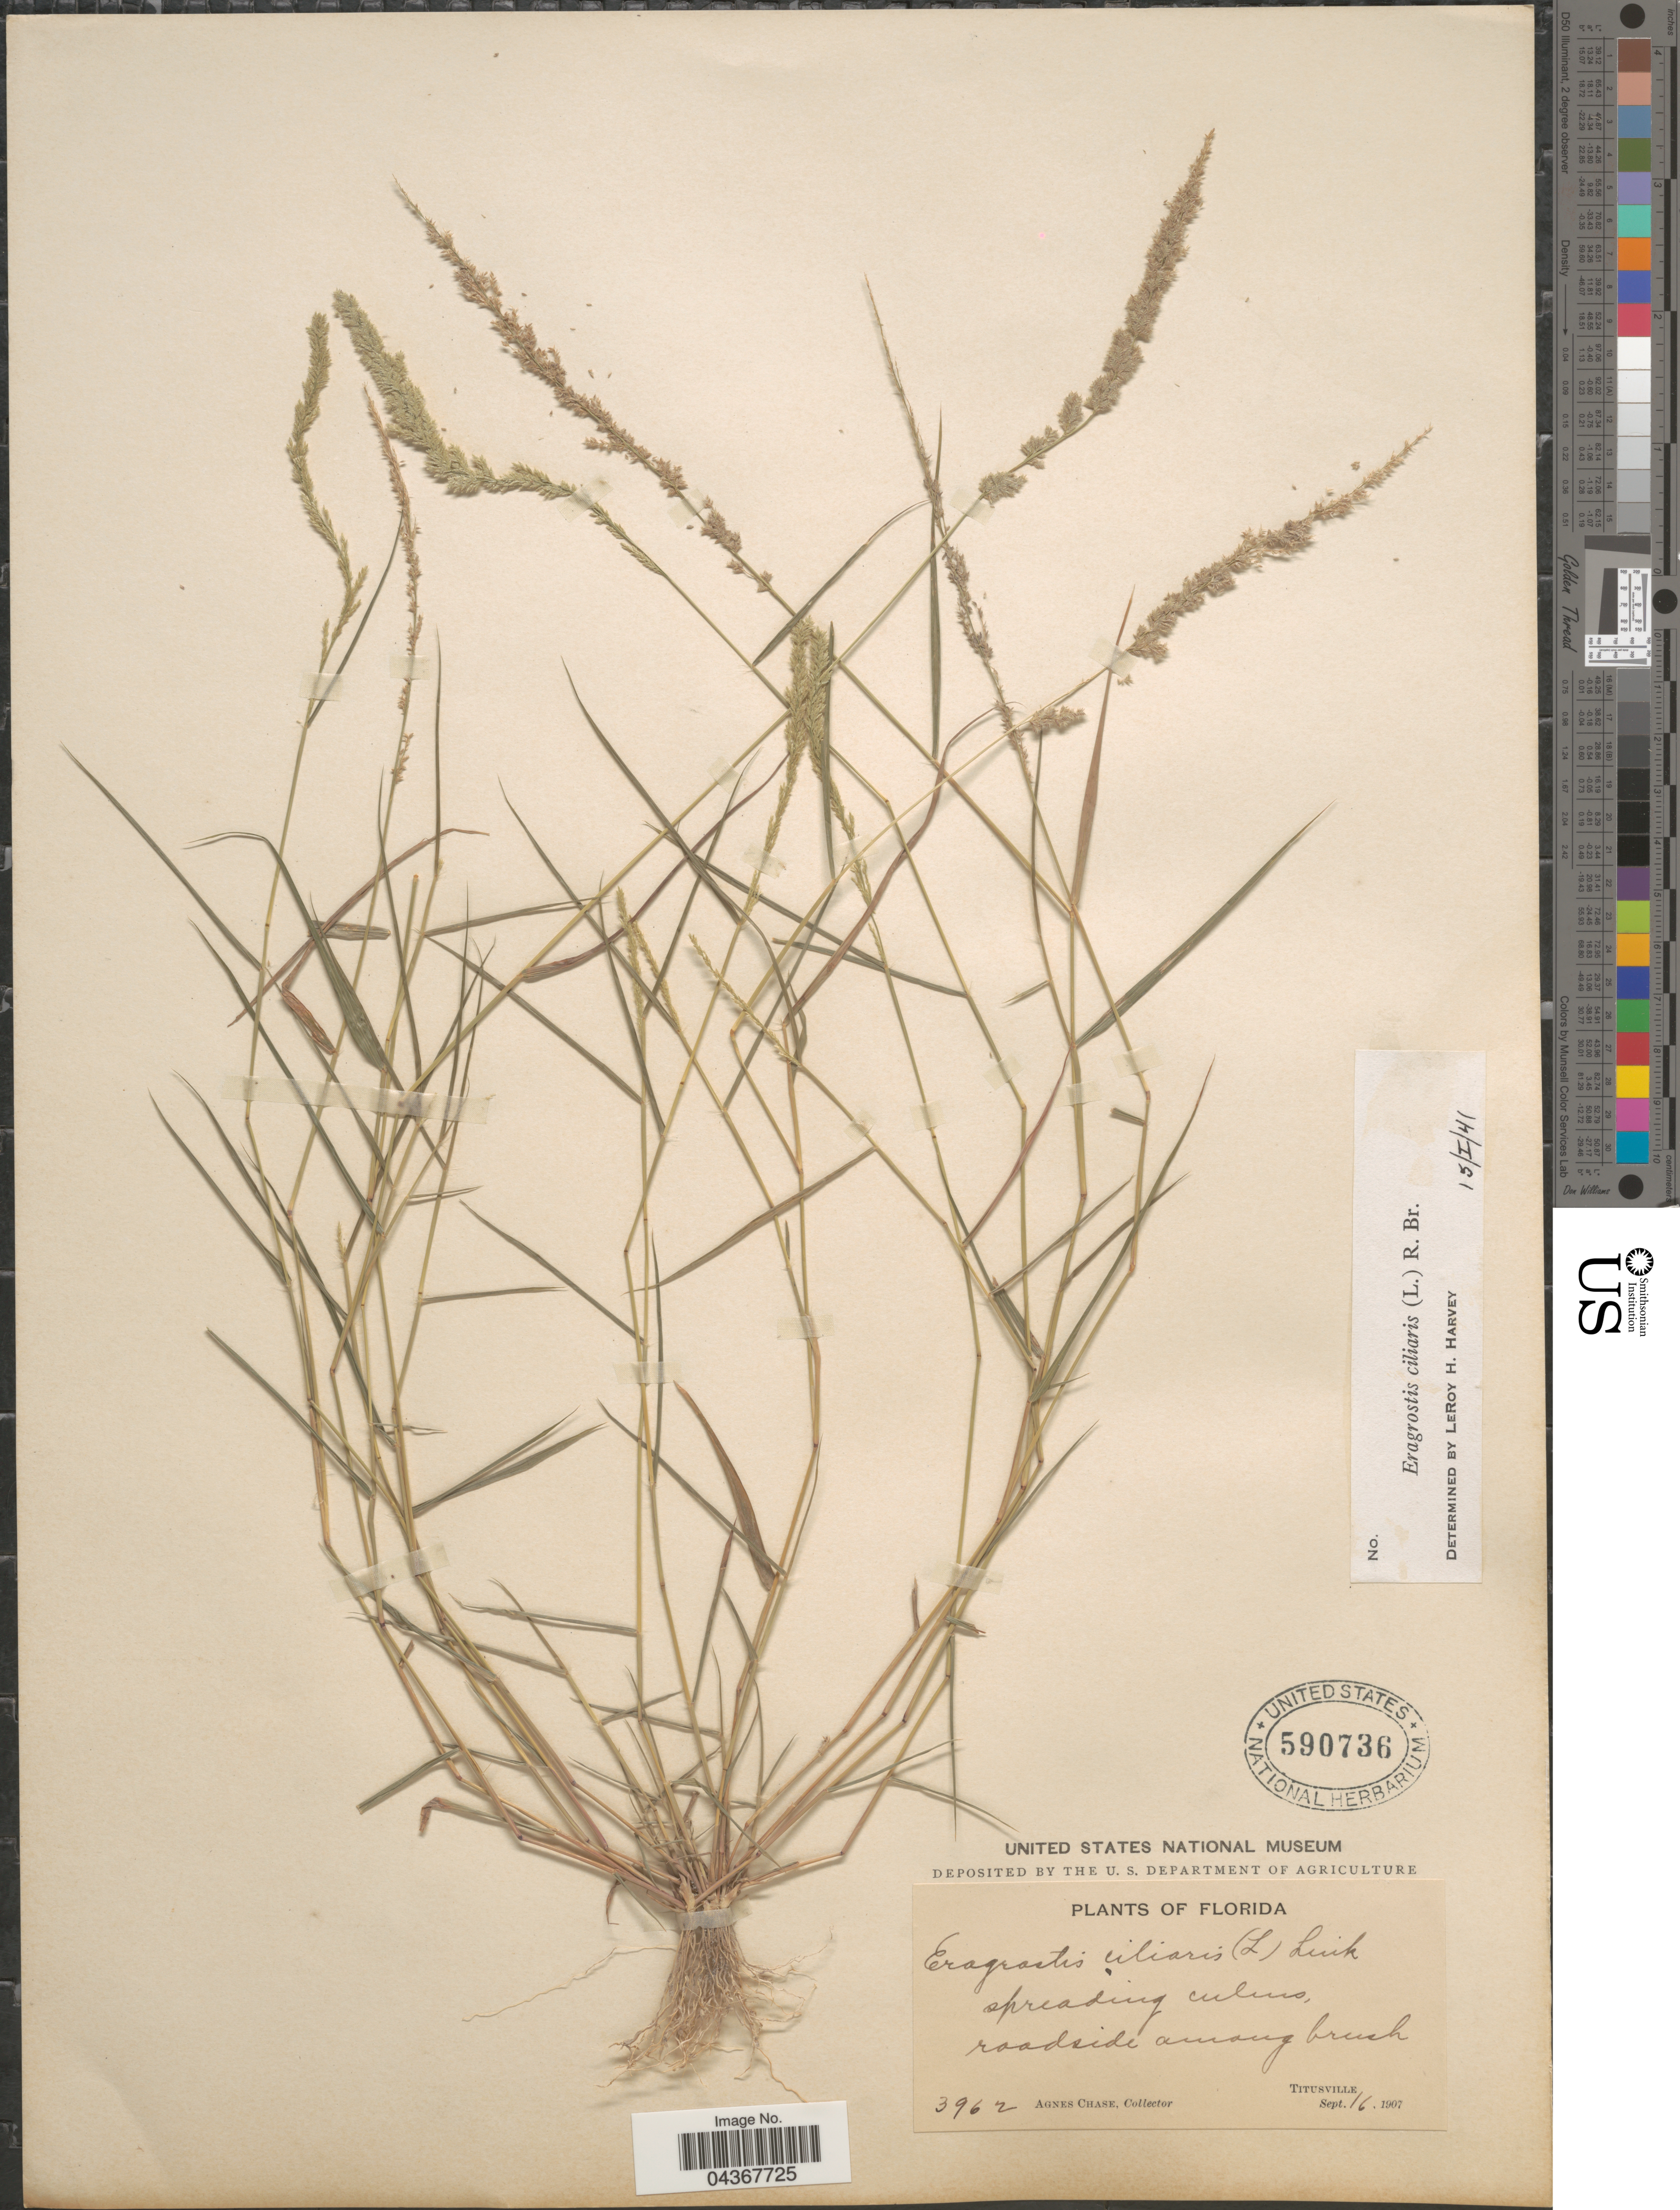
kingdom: Plantae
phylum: Tracheophyta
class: Liliopsida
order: Poales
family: Poaceae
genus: Eragrostis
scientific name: Eragrostis ciliaris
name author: (L.) R. Br.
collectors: A. Chase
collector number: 3962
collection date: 1907-09-16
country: United States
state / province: Florida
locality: Titusville.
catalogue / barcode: US 590736